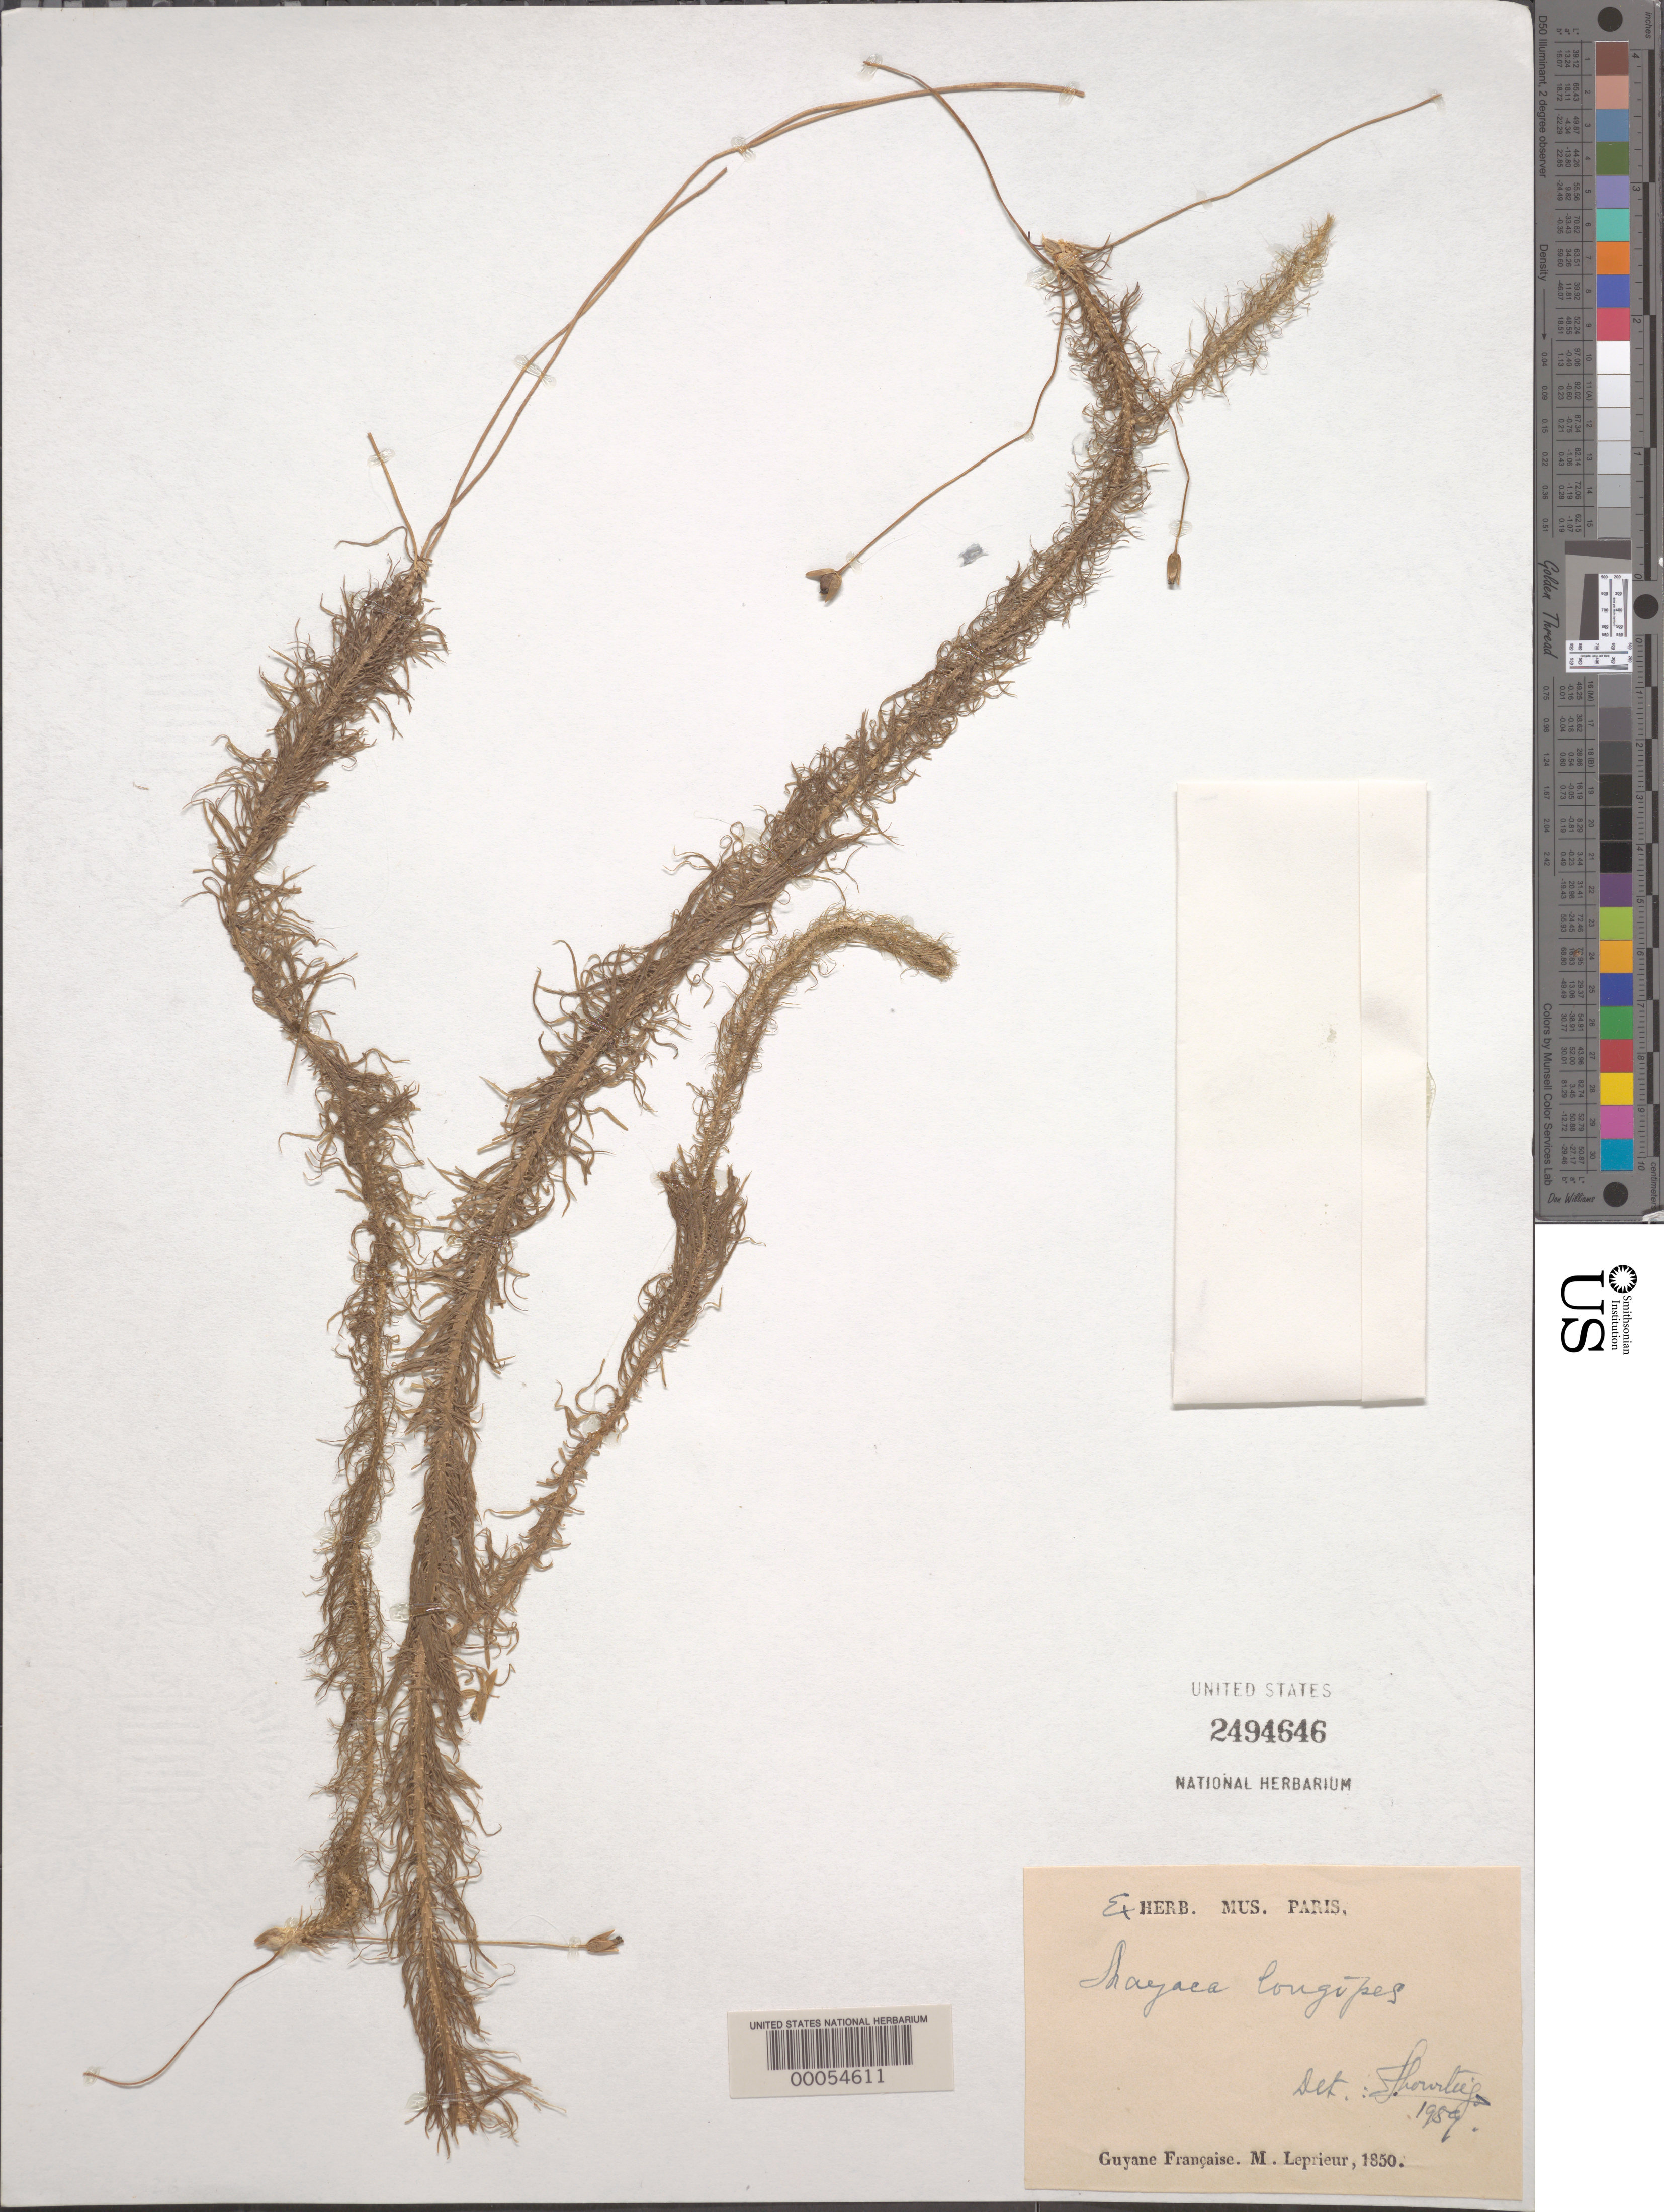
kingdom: Plantae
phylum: Tracheophyta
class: Liliopsida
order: Poales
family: Mayacaceae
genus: Mayaca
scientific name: Mayaca longipes Gand., nom. illeg. hom.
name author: Gand.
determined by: Lourteig, A.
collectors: F. M. R. Leprieur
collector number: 1850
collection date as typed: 1850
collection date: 1850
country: French Guiana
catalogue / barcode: US 2494646